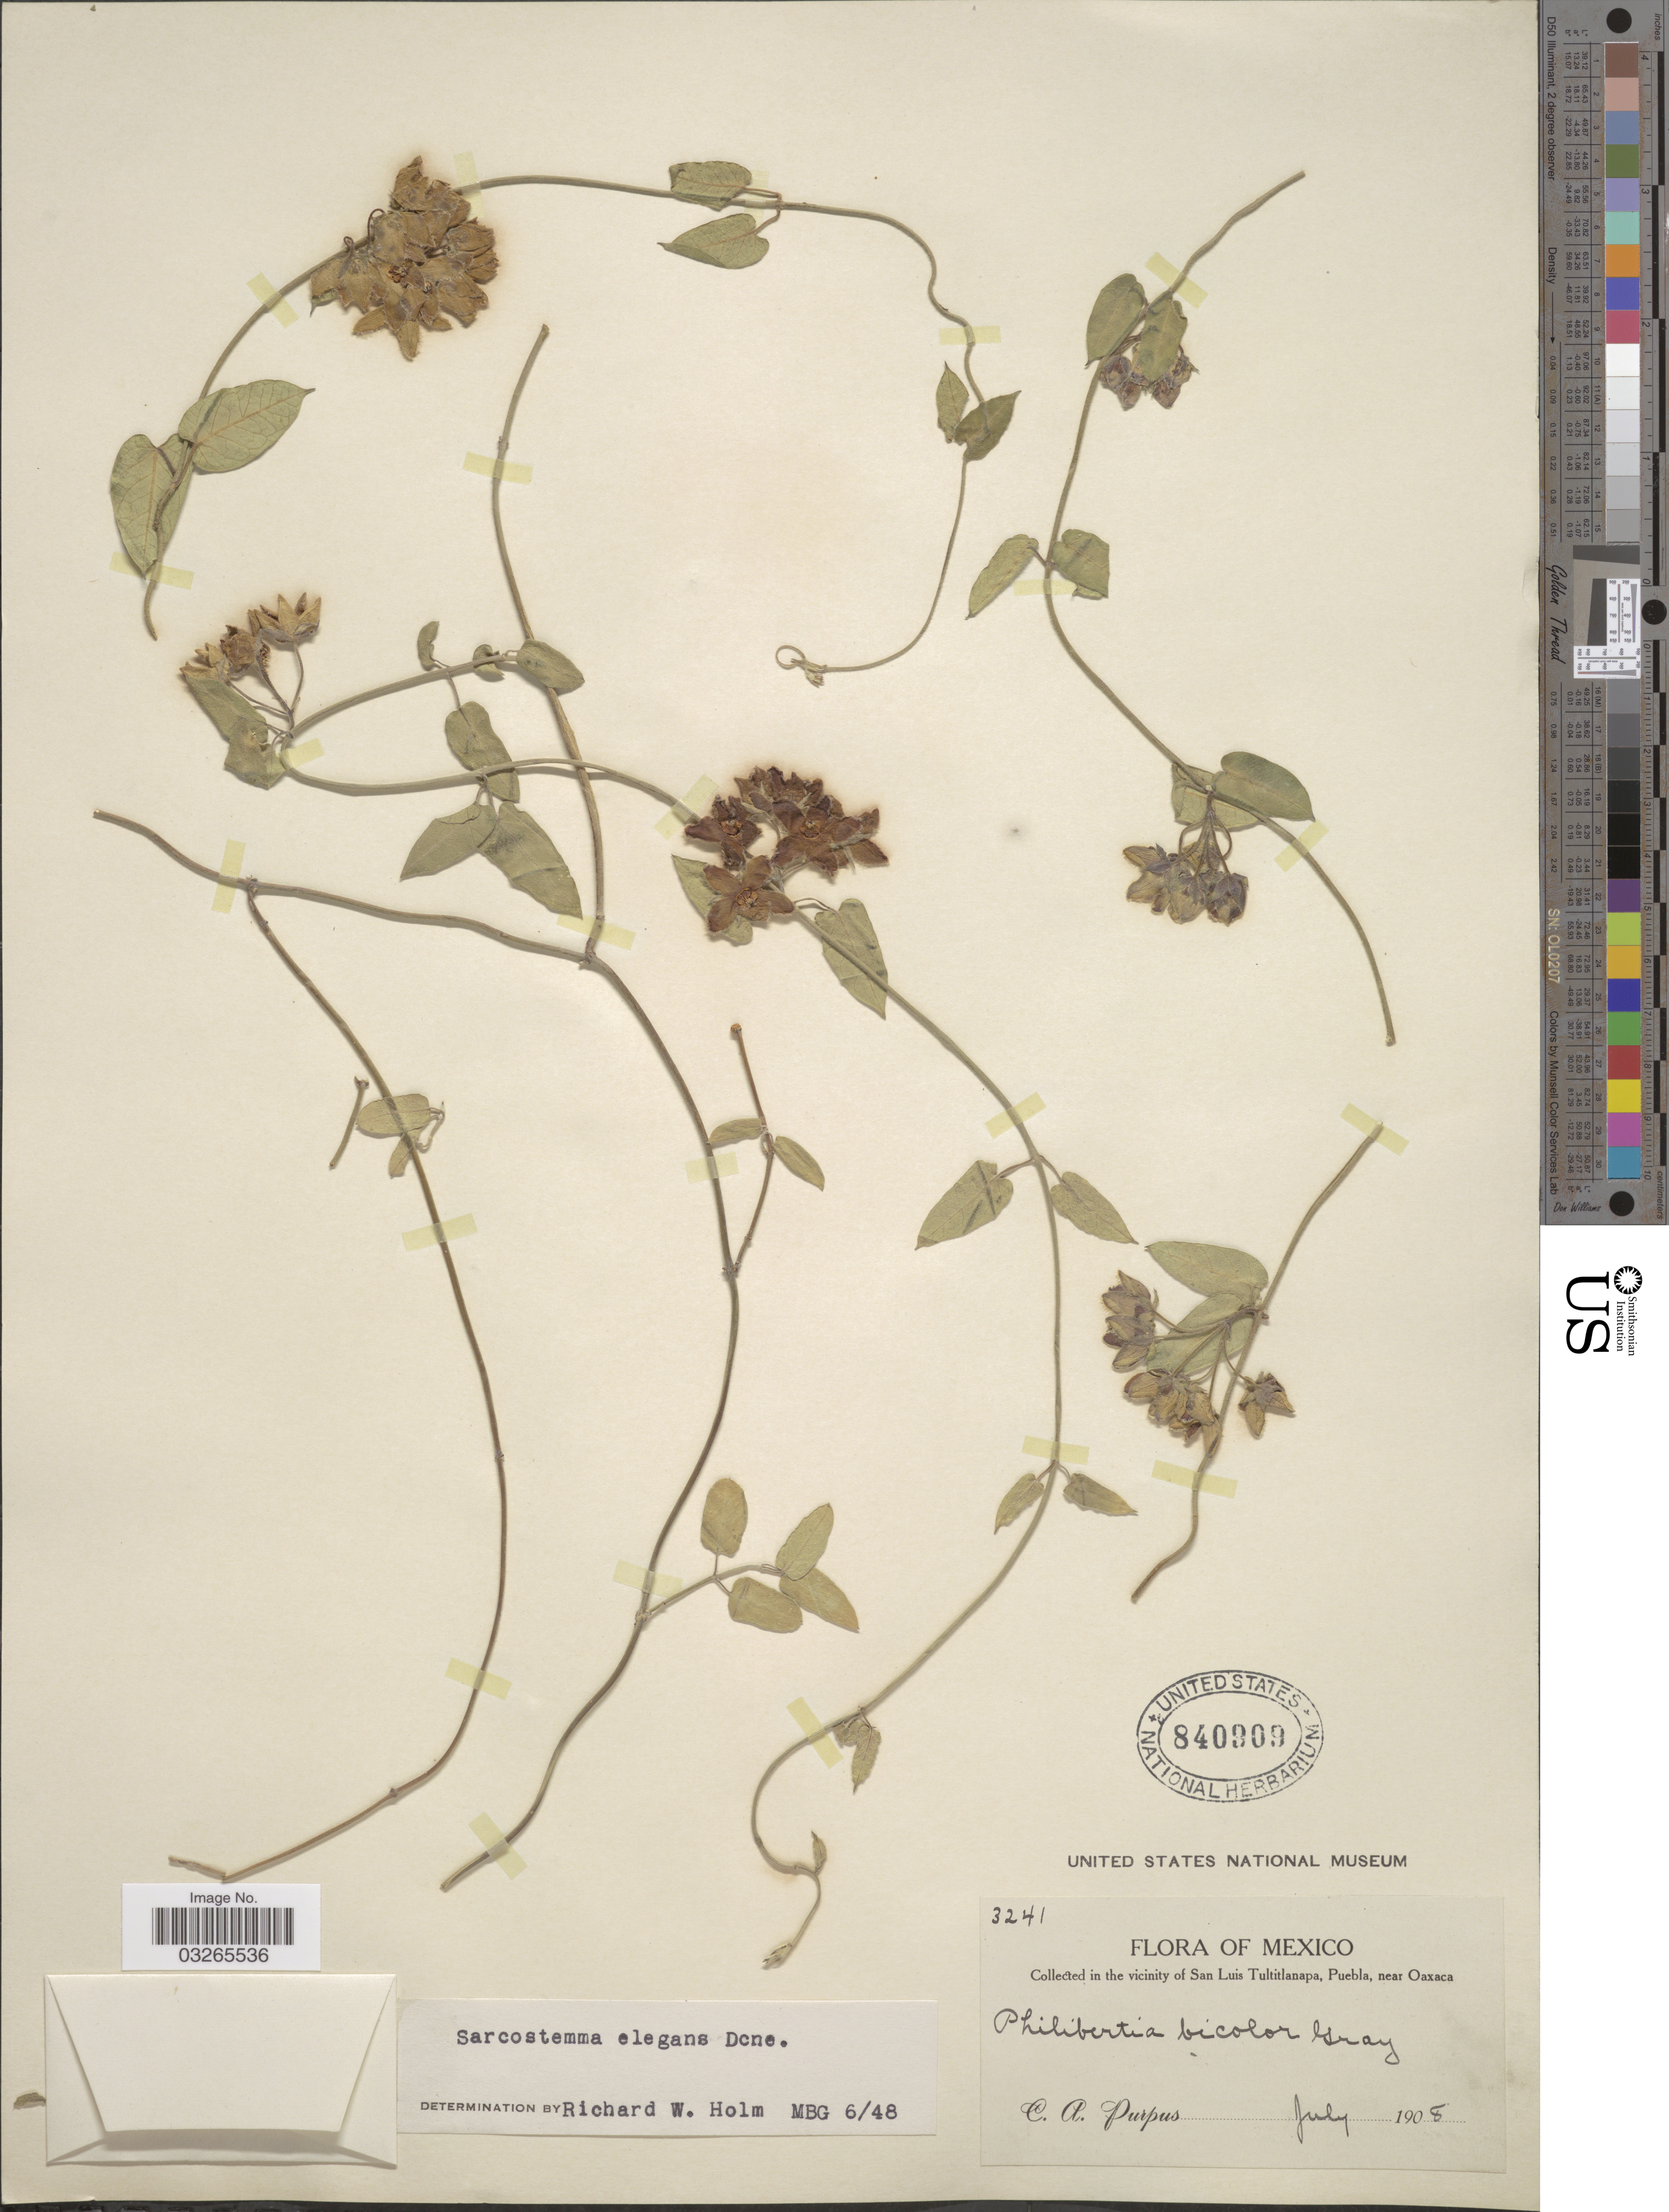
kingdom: Plantae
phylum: Tracheophyta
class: Magnoliopsida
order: Gentianales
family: Apocynaceae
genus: Sarcostemma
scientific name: Sarcostemma elegans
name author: Decne.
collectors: C. A. Purpus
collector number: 3241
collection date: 1908-07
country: Mexico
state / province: Puebla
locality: In the vicinity of San Luis Tultitlanapa, Puebla, near Oaxaca.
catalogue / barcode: US 840909